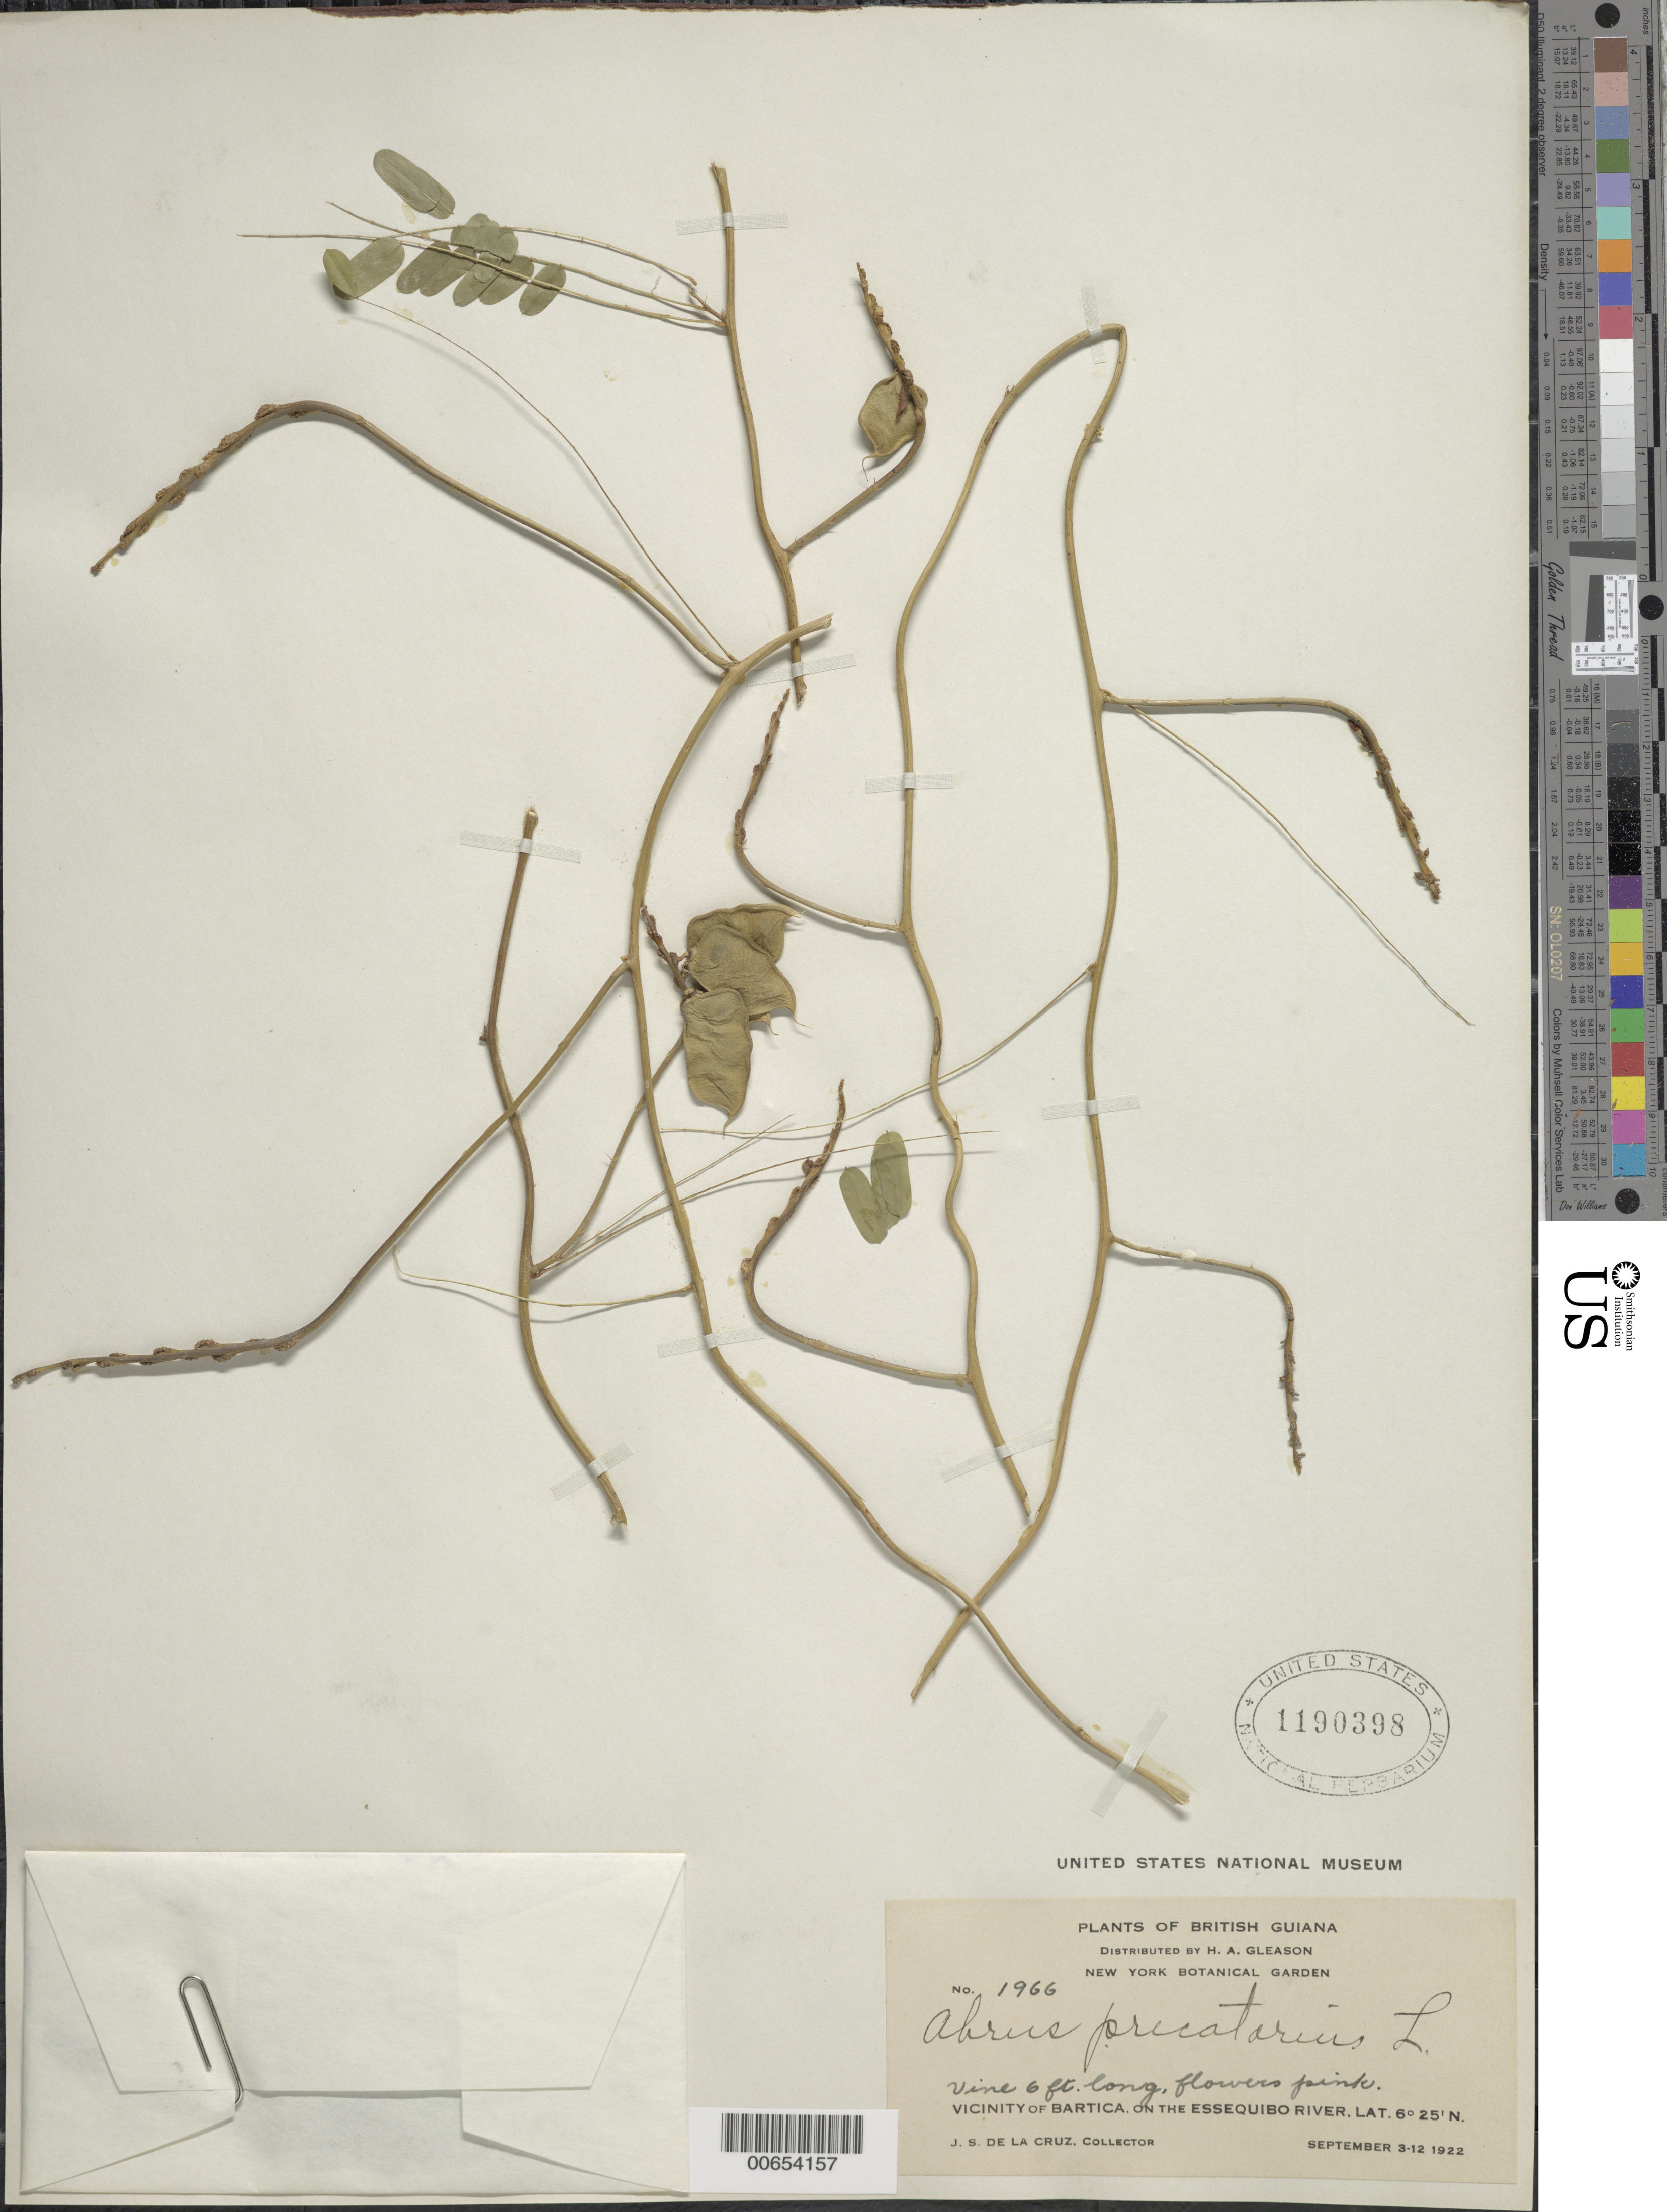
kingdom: Plantae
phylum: Tracheophyta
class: Magnoliopsida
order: Fabales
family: Fabaceae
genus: Abrus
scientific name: Abrus precatorius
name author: L.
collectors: J. S. de la Cruz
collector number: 1966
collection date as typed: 3-Sep-22 to 12-Sep-22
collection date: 1922-09-03/1922-09-12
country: Guyana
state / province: Cuyuni-Mazaruni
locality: Bartica, vic., on the Essequibo River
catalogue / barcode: US 1190398